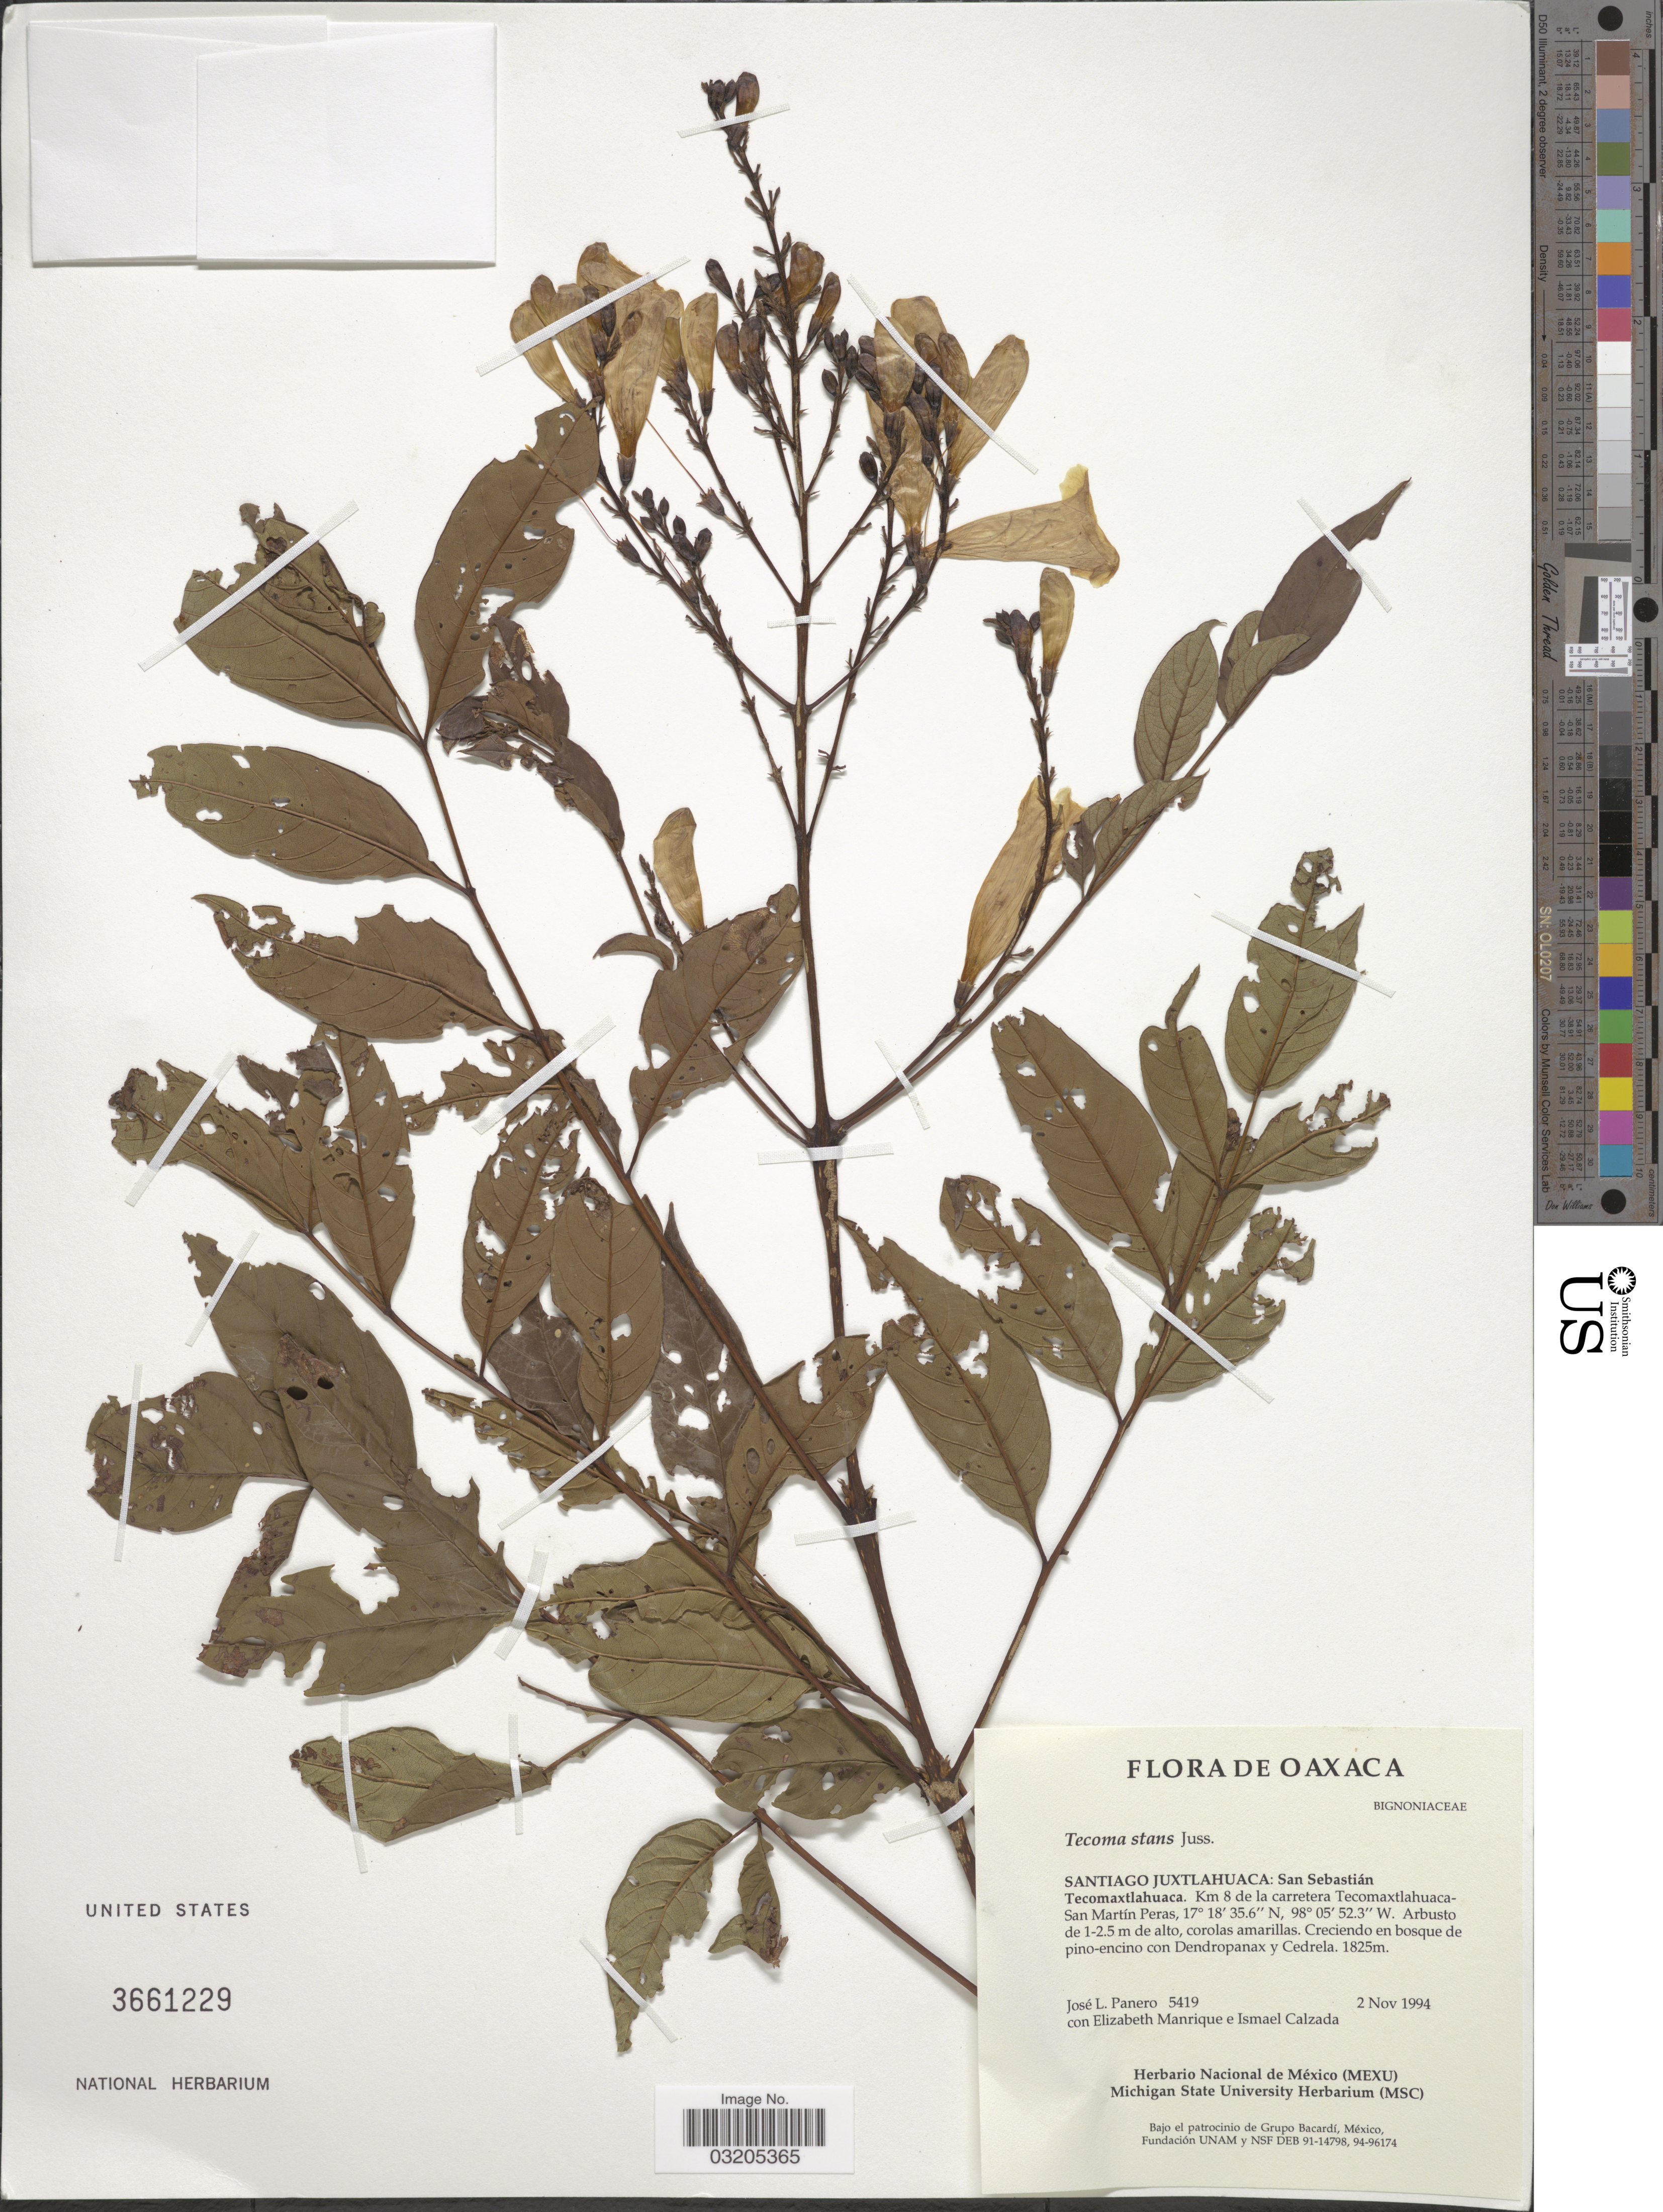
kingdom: Plantae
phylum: Tracheophyta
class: Magnoliopsida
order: Lamiales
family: Bignoniaceae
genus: Tecoma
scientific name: Tecoma stans var. stans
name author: (L.) Juss. ex Kunth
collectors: J. L. Panero, E. Manrique & I. Calzada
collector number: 5419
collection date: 1994-11-02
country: Mexico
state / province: Oaxaca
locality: Santiago Juxtlahuaca: San Sebastián. Tecomaxtlahuaca. Km 8 de la carretera Tecomaxtlahuaca-San Martín Peras.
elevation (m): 1825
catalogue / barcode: US 3661229